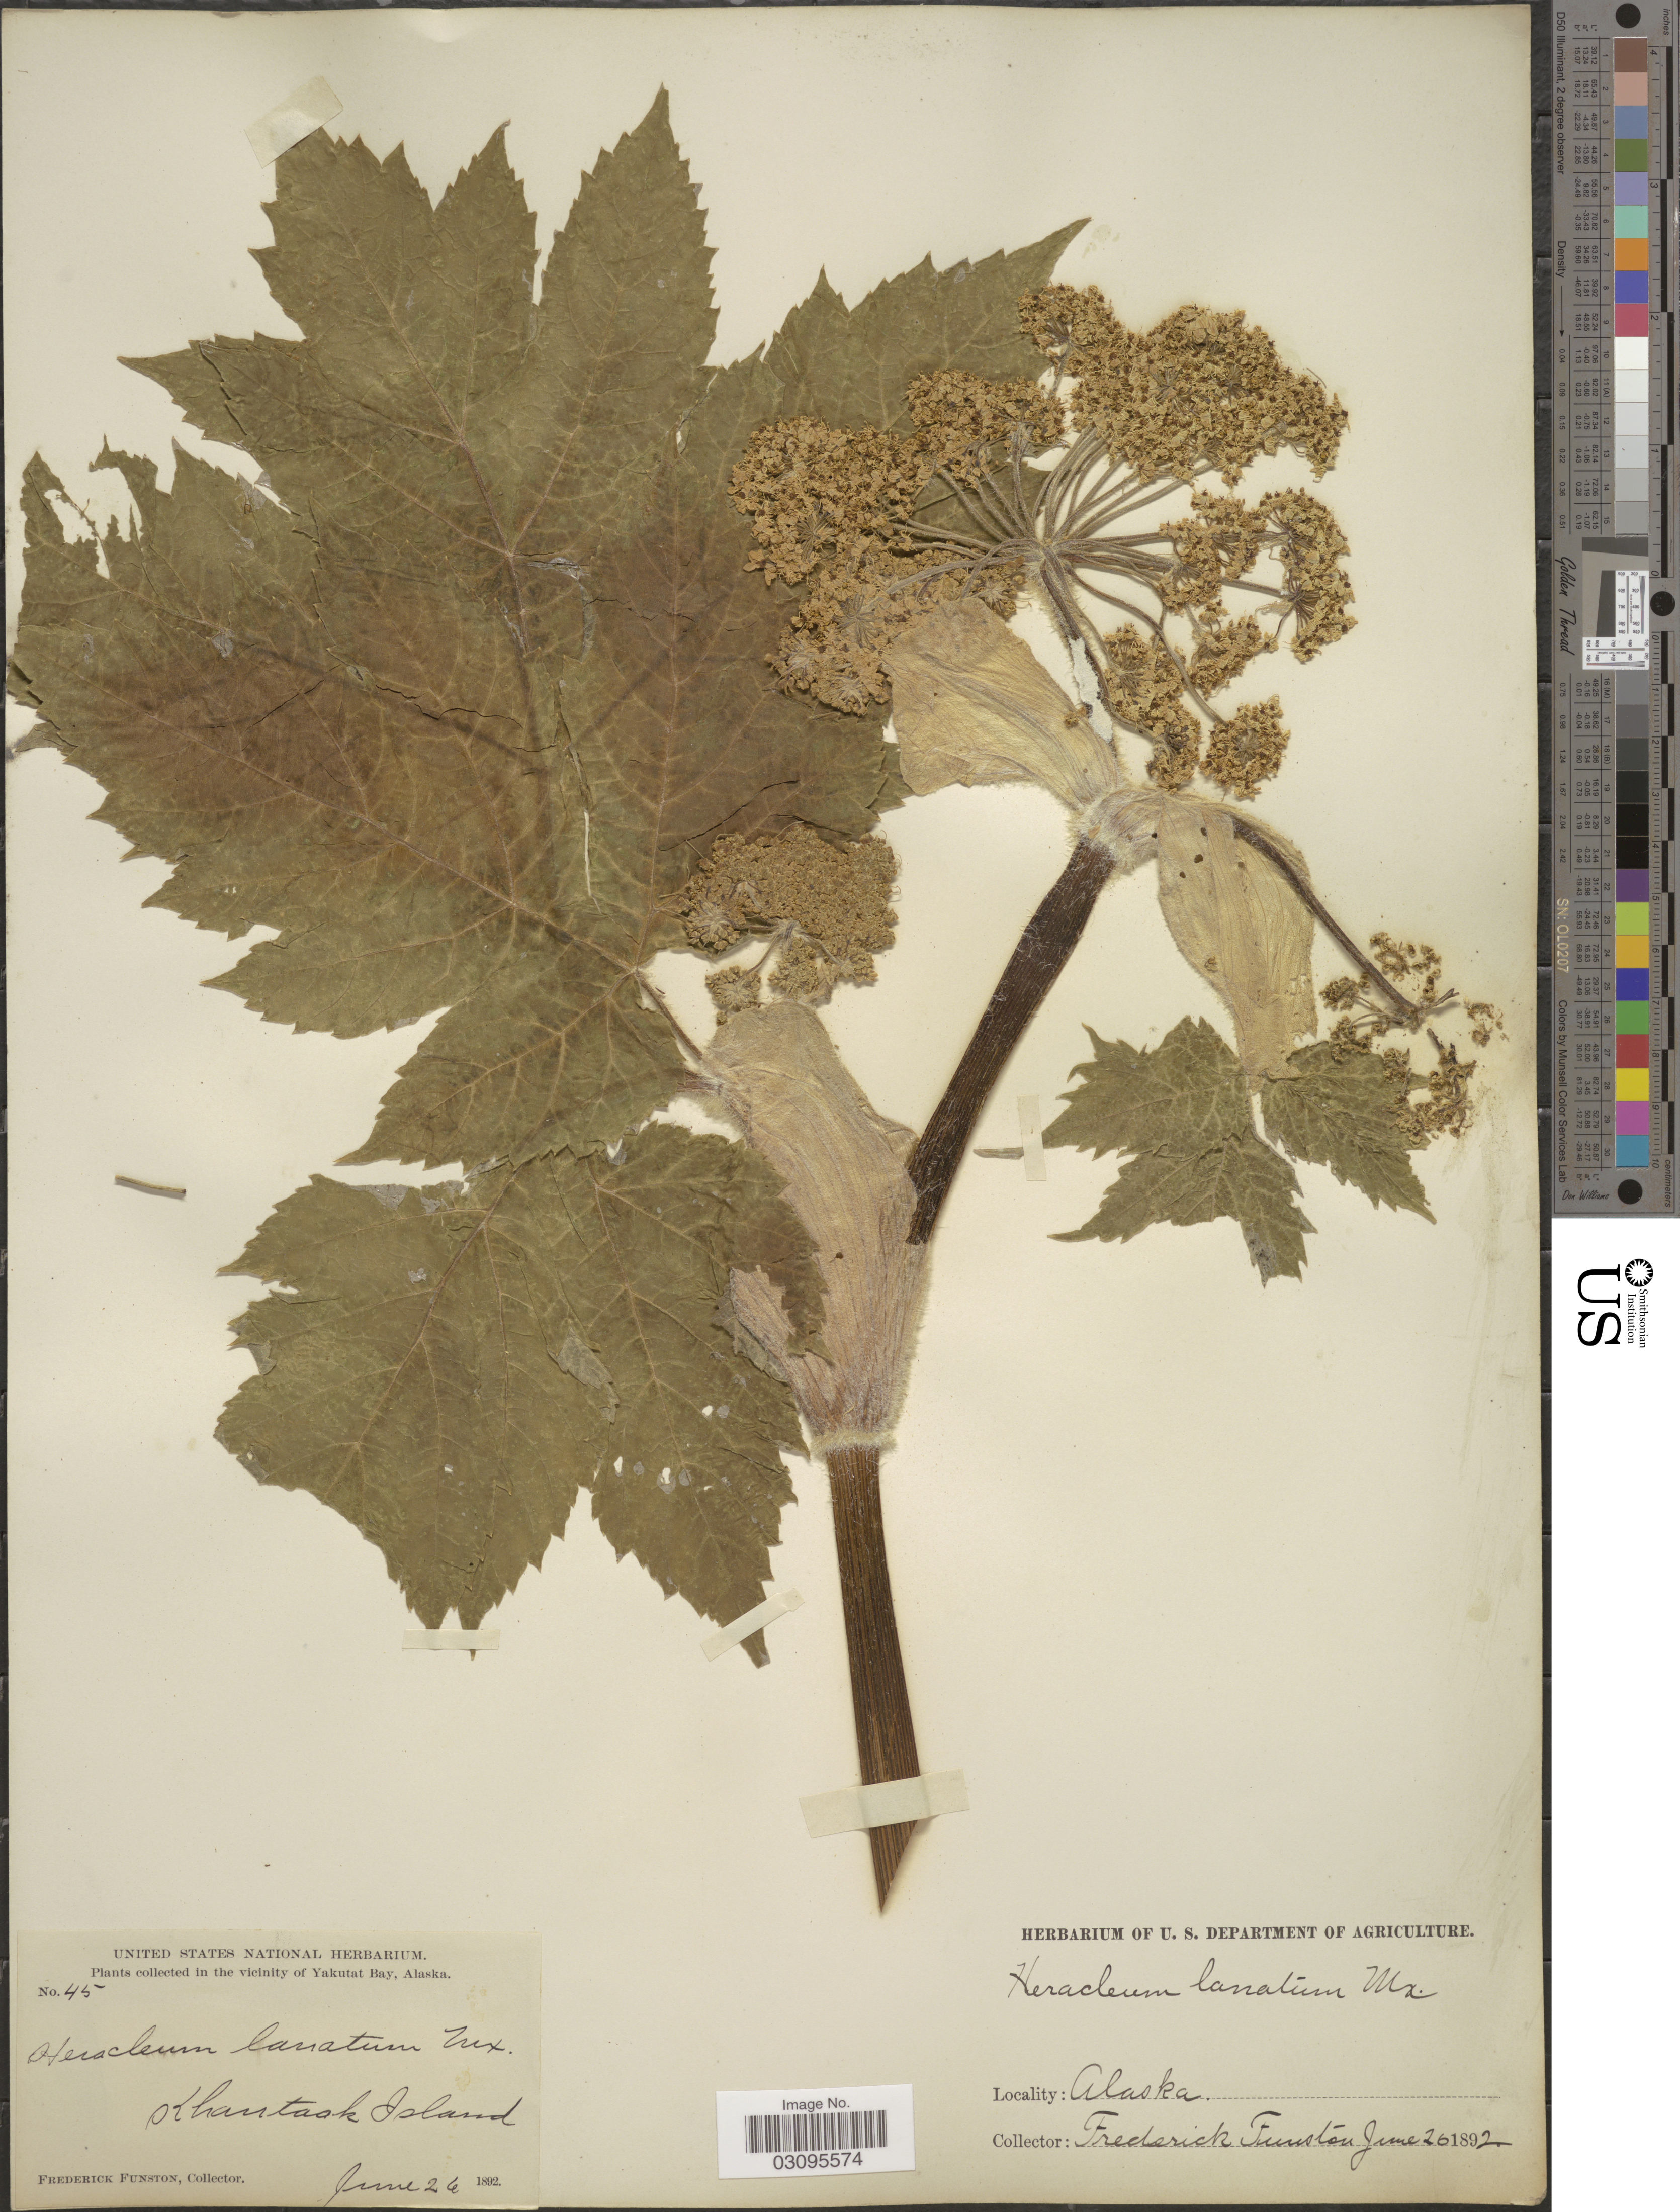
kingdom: Plantae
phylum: Tracheophyta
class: Magnoliopsida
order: Apiales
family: Apiaceae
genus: Heracleum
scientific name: Heracleum lanatum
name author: Michx.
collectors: F. Funston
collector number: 45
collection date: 1892-06-26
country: United States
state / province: Alaska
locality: In the vicinity of Yakutat Bay, Khantaak Island.